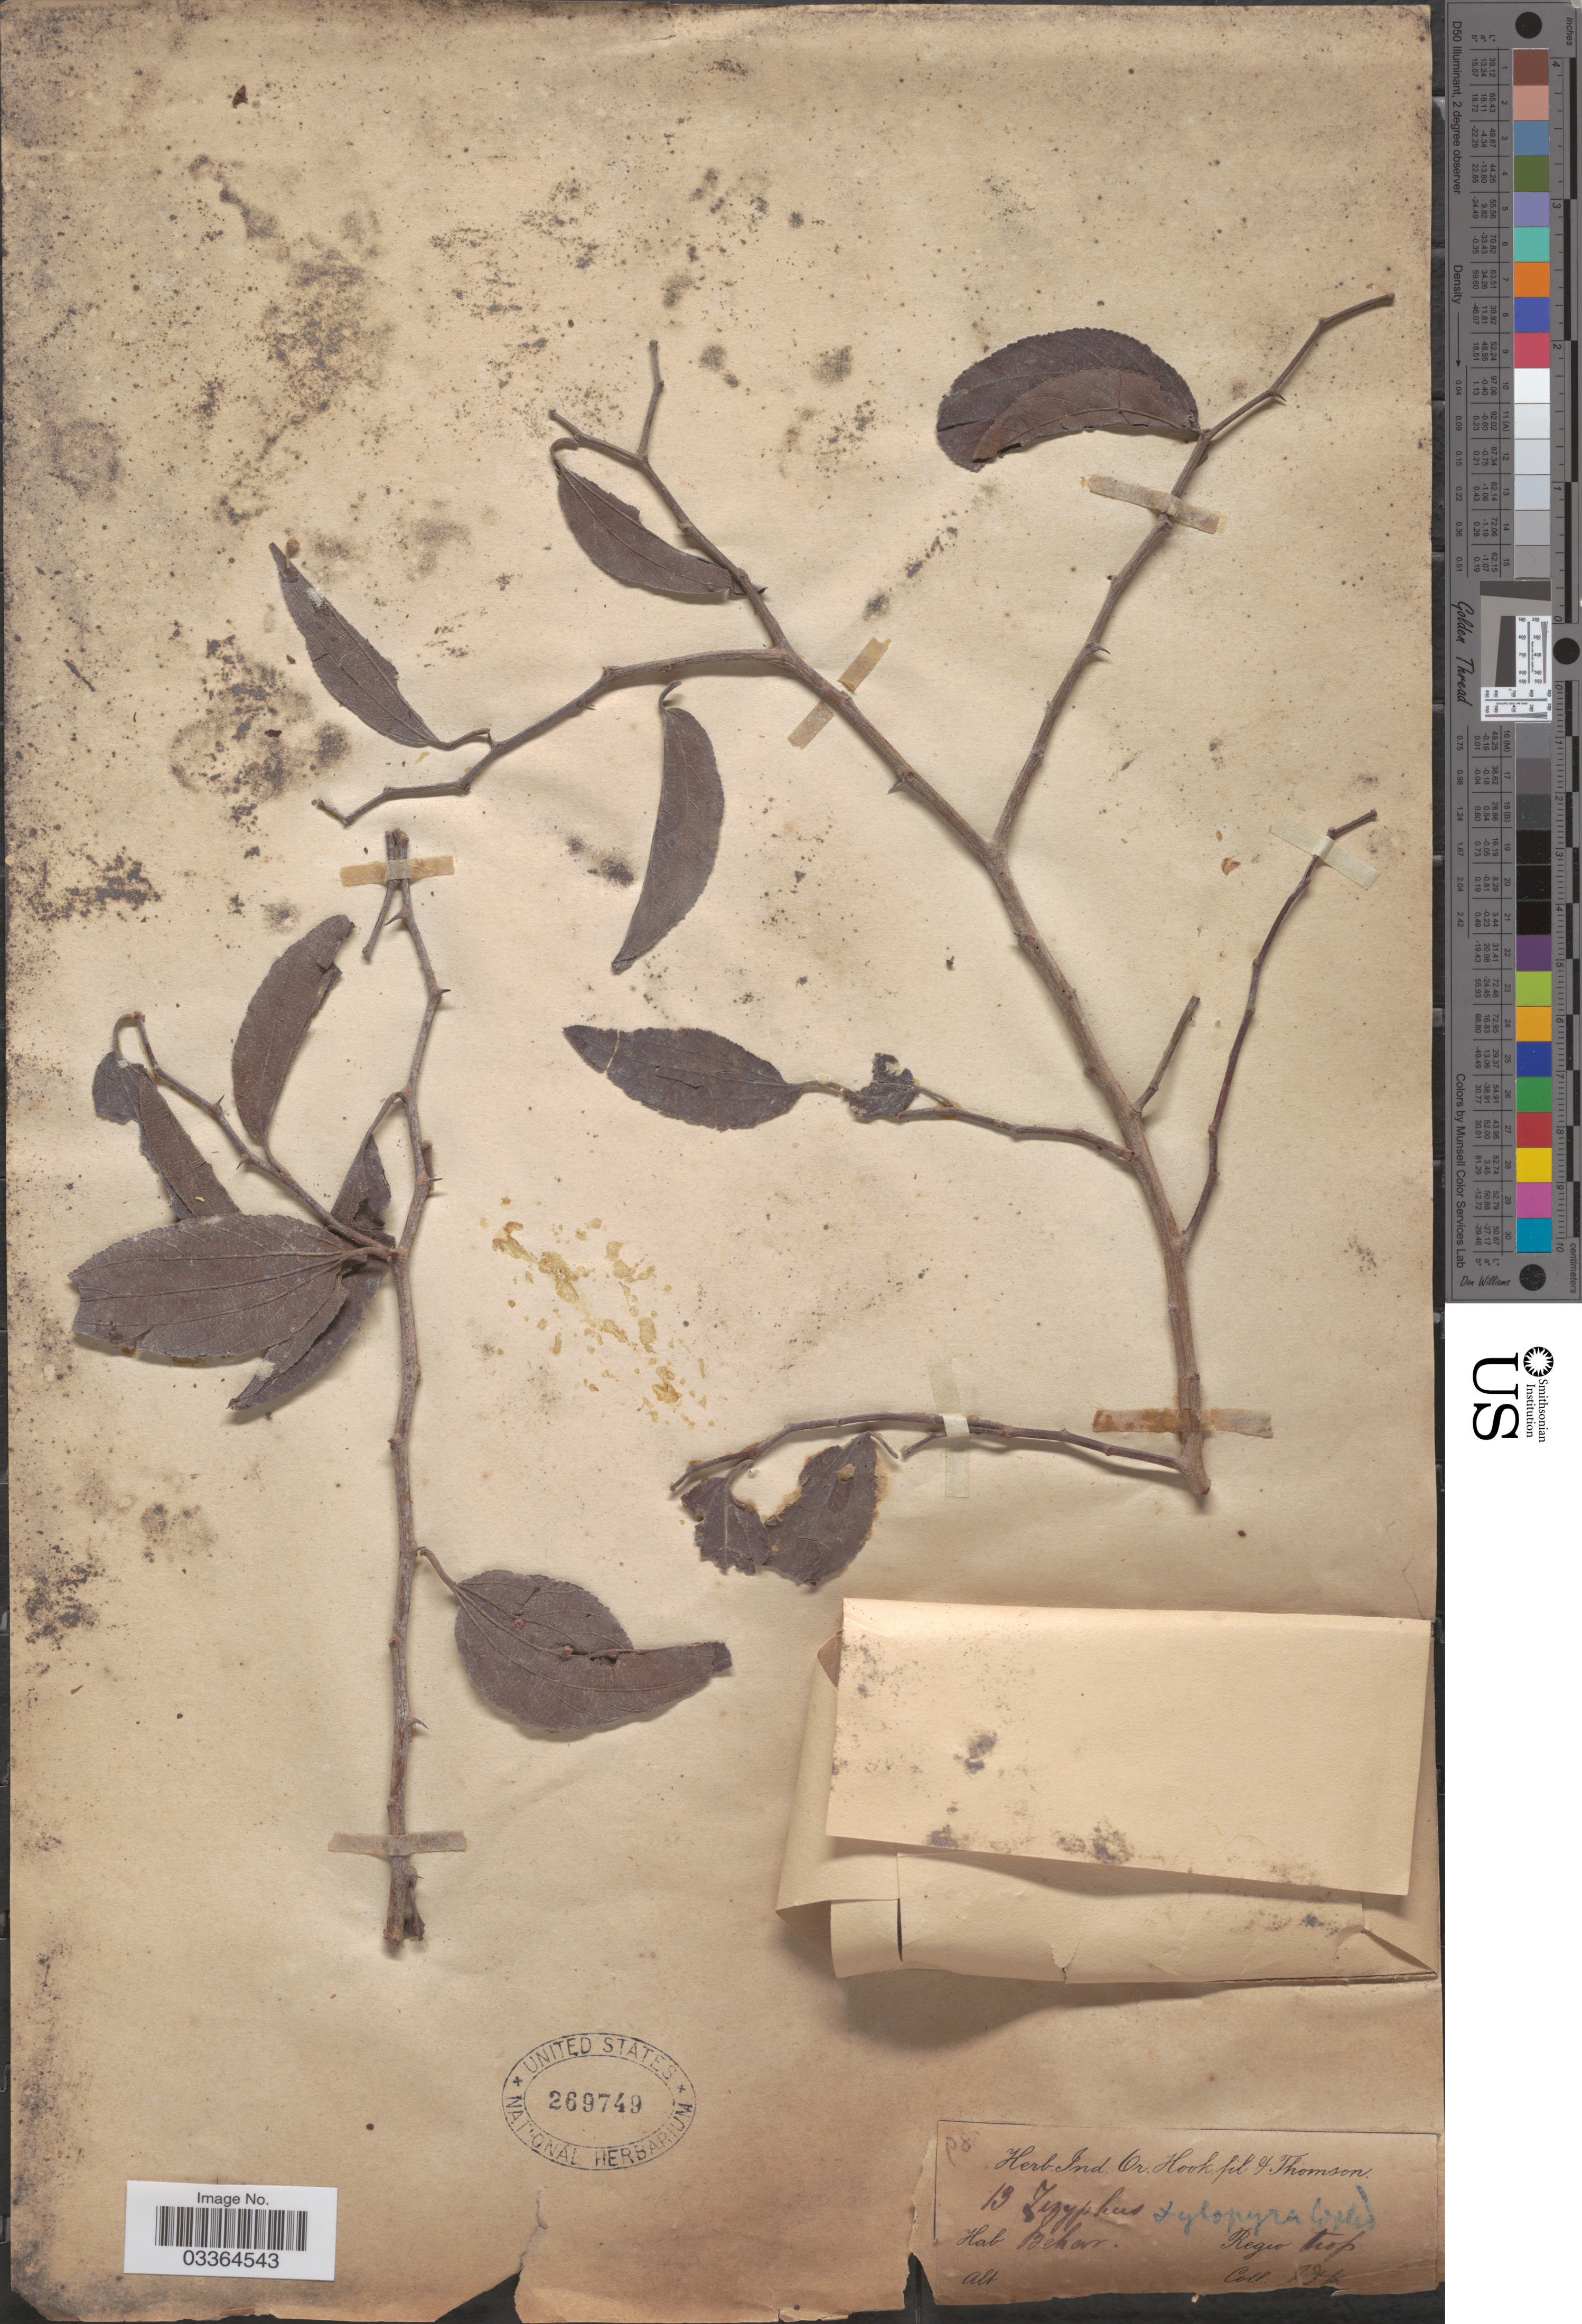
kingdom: Plantae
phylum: Tracheophyta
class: Magnoliopsida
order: Rosales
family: Rhamnaceae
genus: Ziziphus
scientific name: Ziziphus xylopyrus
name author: (Retz.) Willd.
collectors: J. D. Hooker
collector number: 13?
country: India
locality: Behar.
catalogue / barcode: US 269749